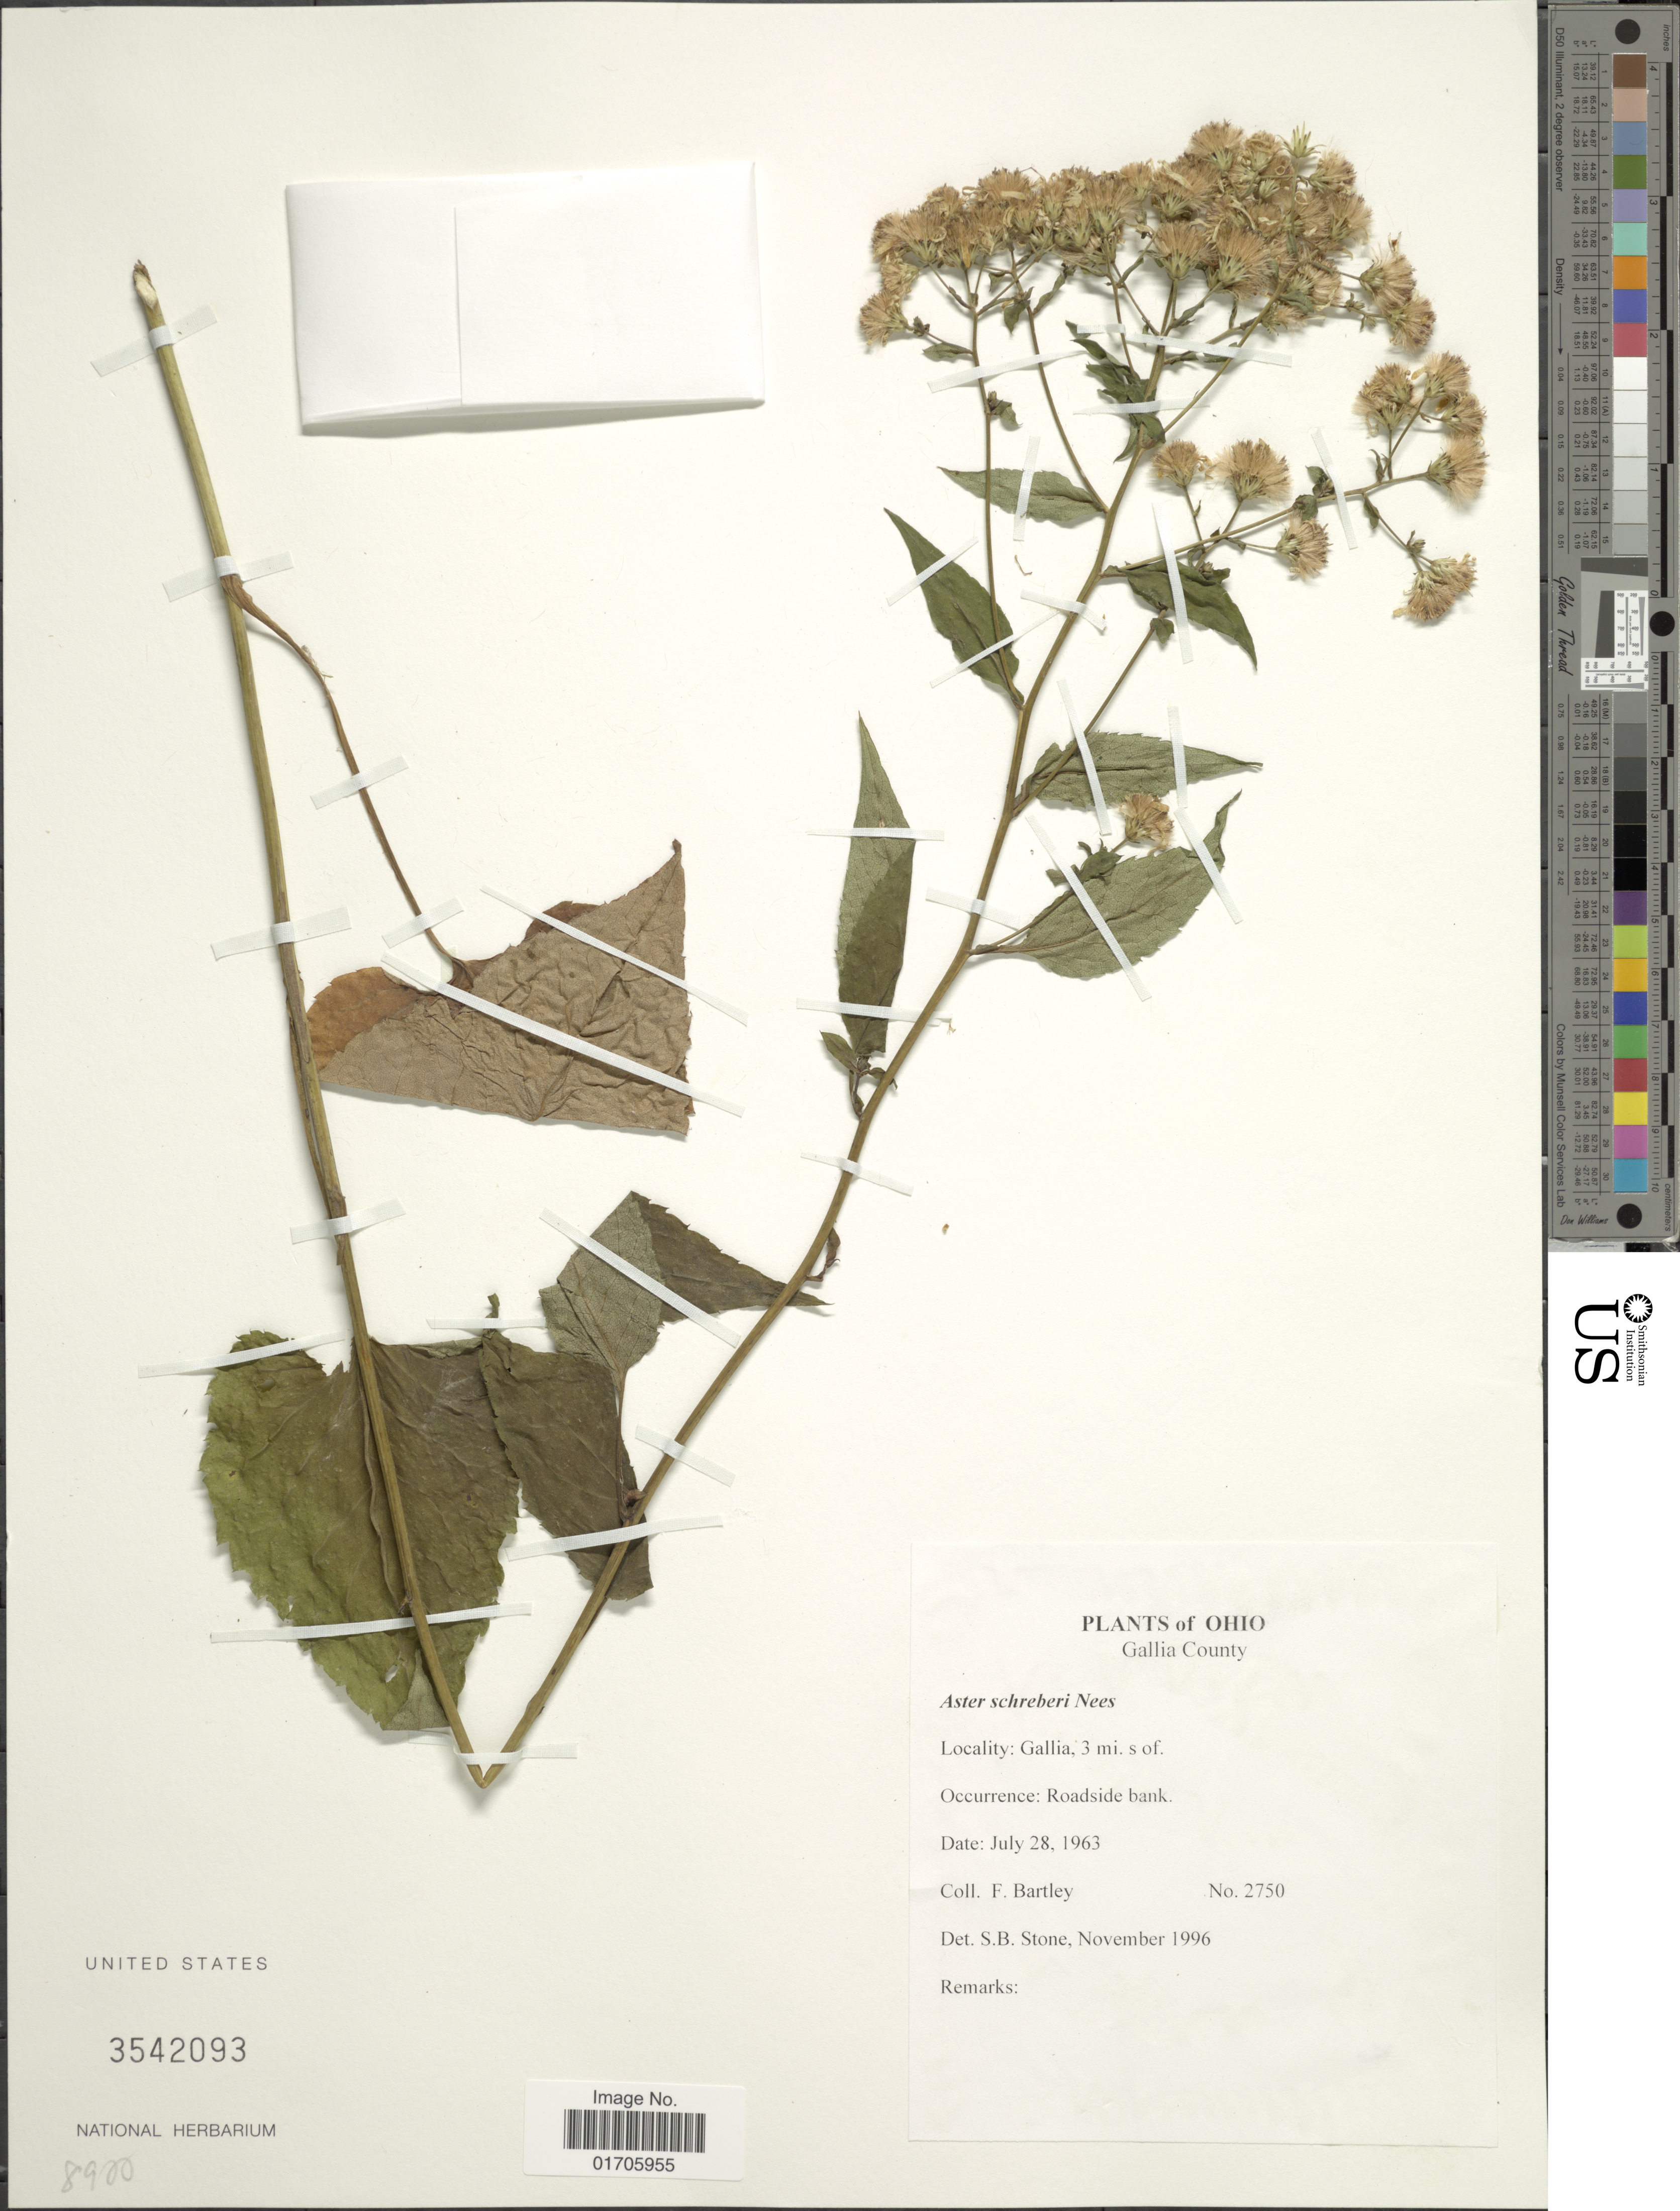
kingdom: Plantae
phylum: Tracheophyta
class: Magnoliopsida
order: Asterales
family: Asteraceae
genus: Eurybia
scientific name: Eurybia schreberi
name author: (Nees) Nees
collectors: F. Bartley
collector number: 2750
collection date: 1963-07-28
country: United States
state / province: Ohio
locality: Ohio. Gallia County. Gallia, 3 mi. s of. Roadside bank.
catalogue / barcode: US 3542093